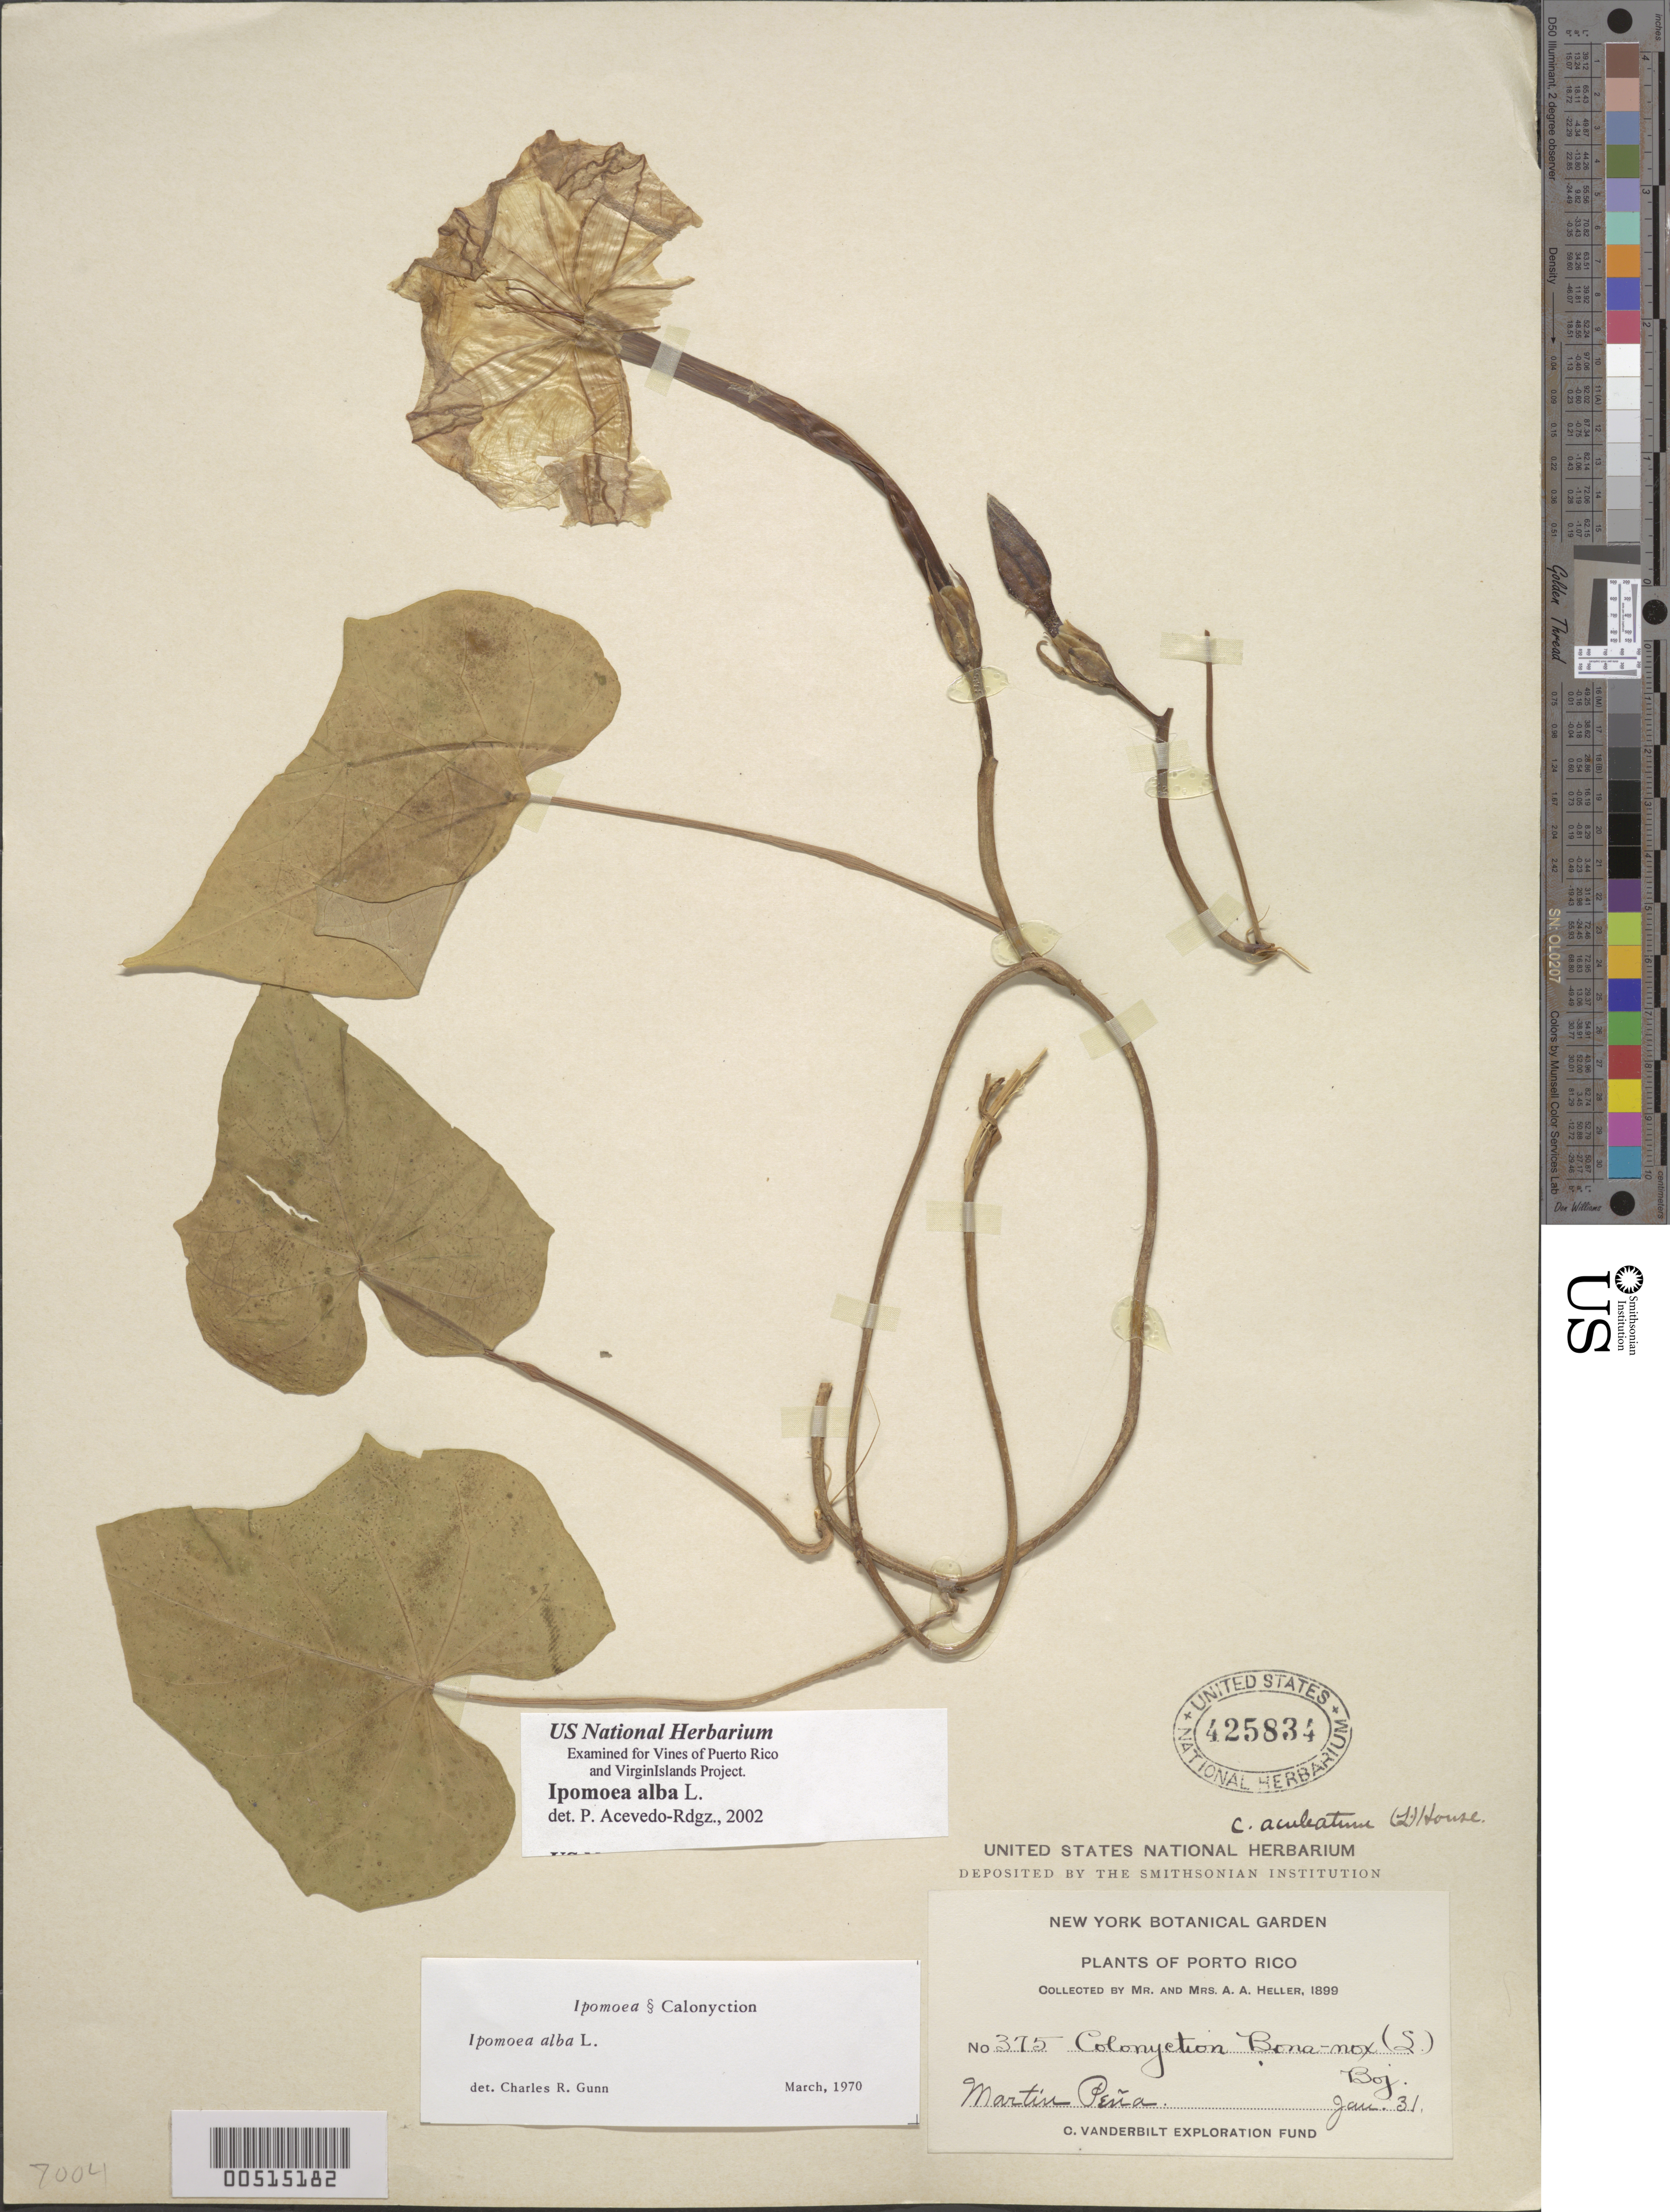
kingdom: Plantae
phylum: Tracheophyta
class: Magnoliopsida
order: Solanales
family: Convolvulaceae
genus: Ipomoea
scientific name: Ipomoea alba L.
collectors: A. A. Heller & E. G. Heller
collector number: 375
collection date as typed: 31 Jan 1899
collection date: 1899-01-31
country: Puerto Rico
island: Greater Antilles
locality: Martin Peña.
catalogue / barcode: US 425834